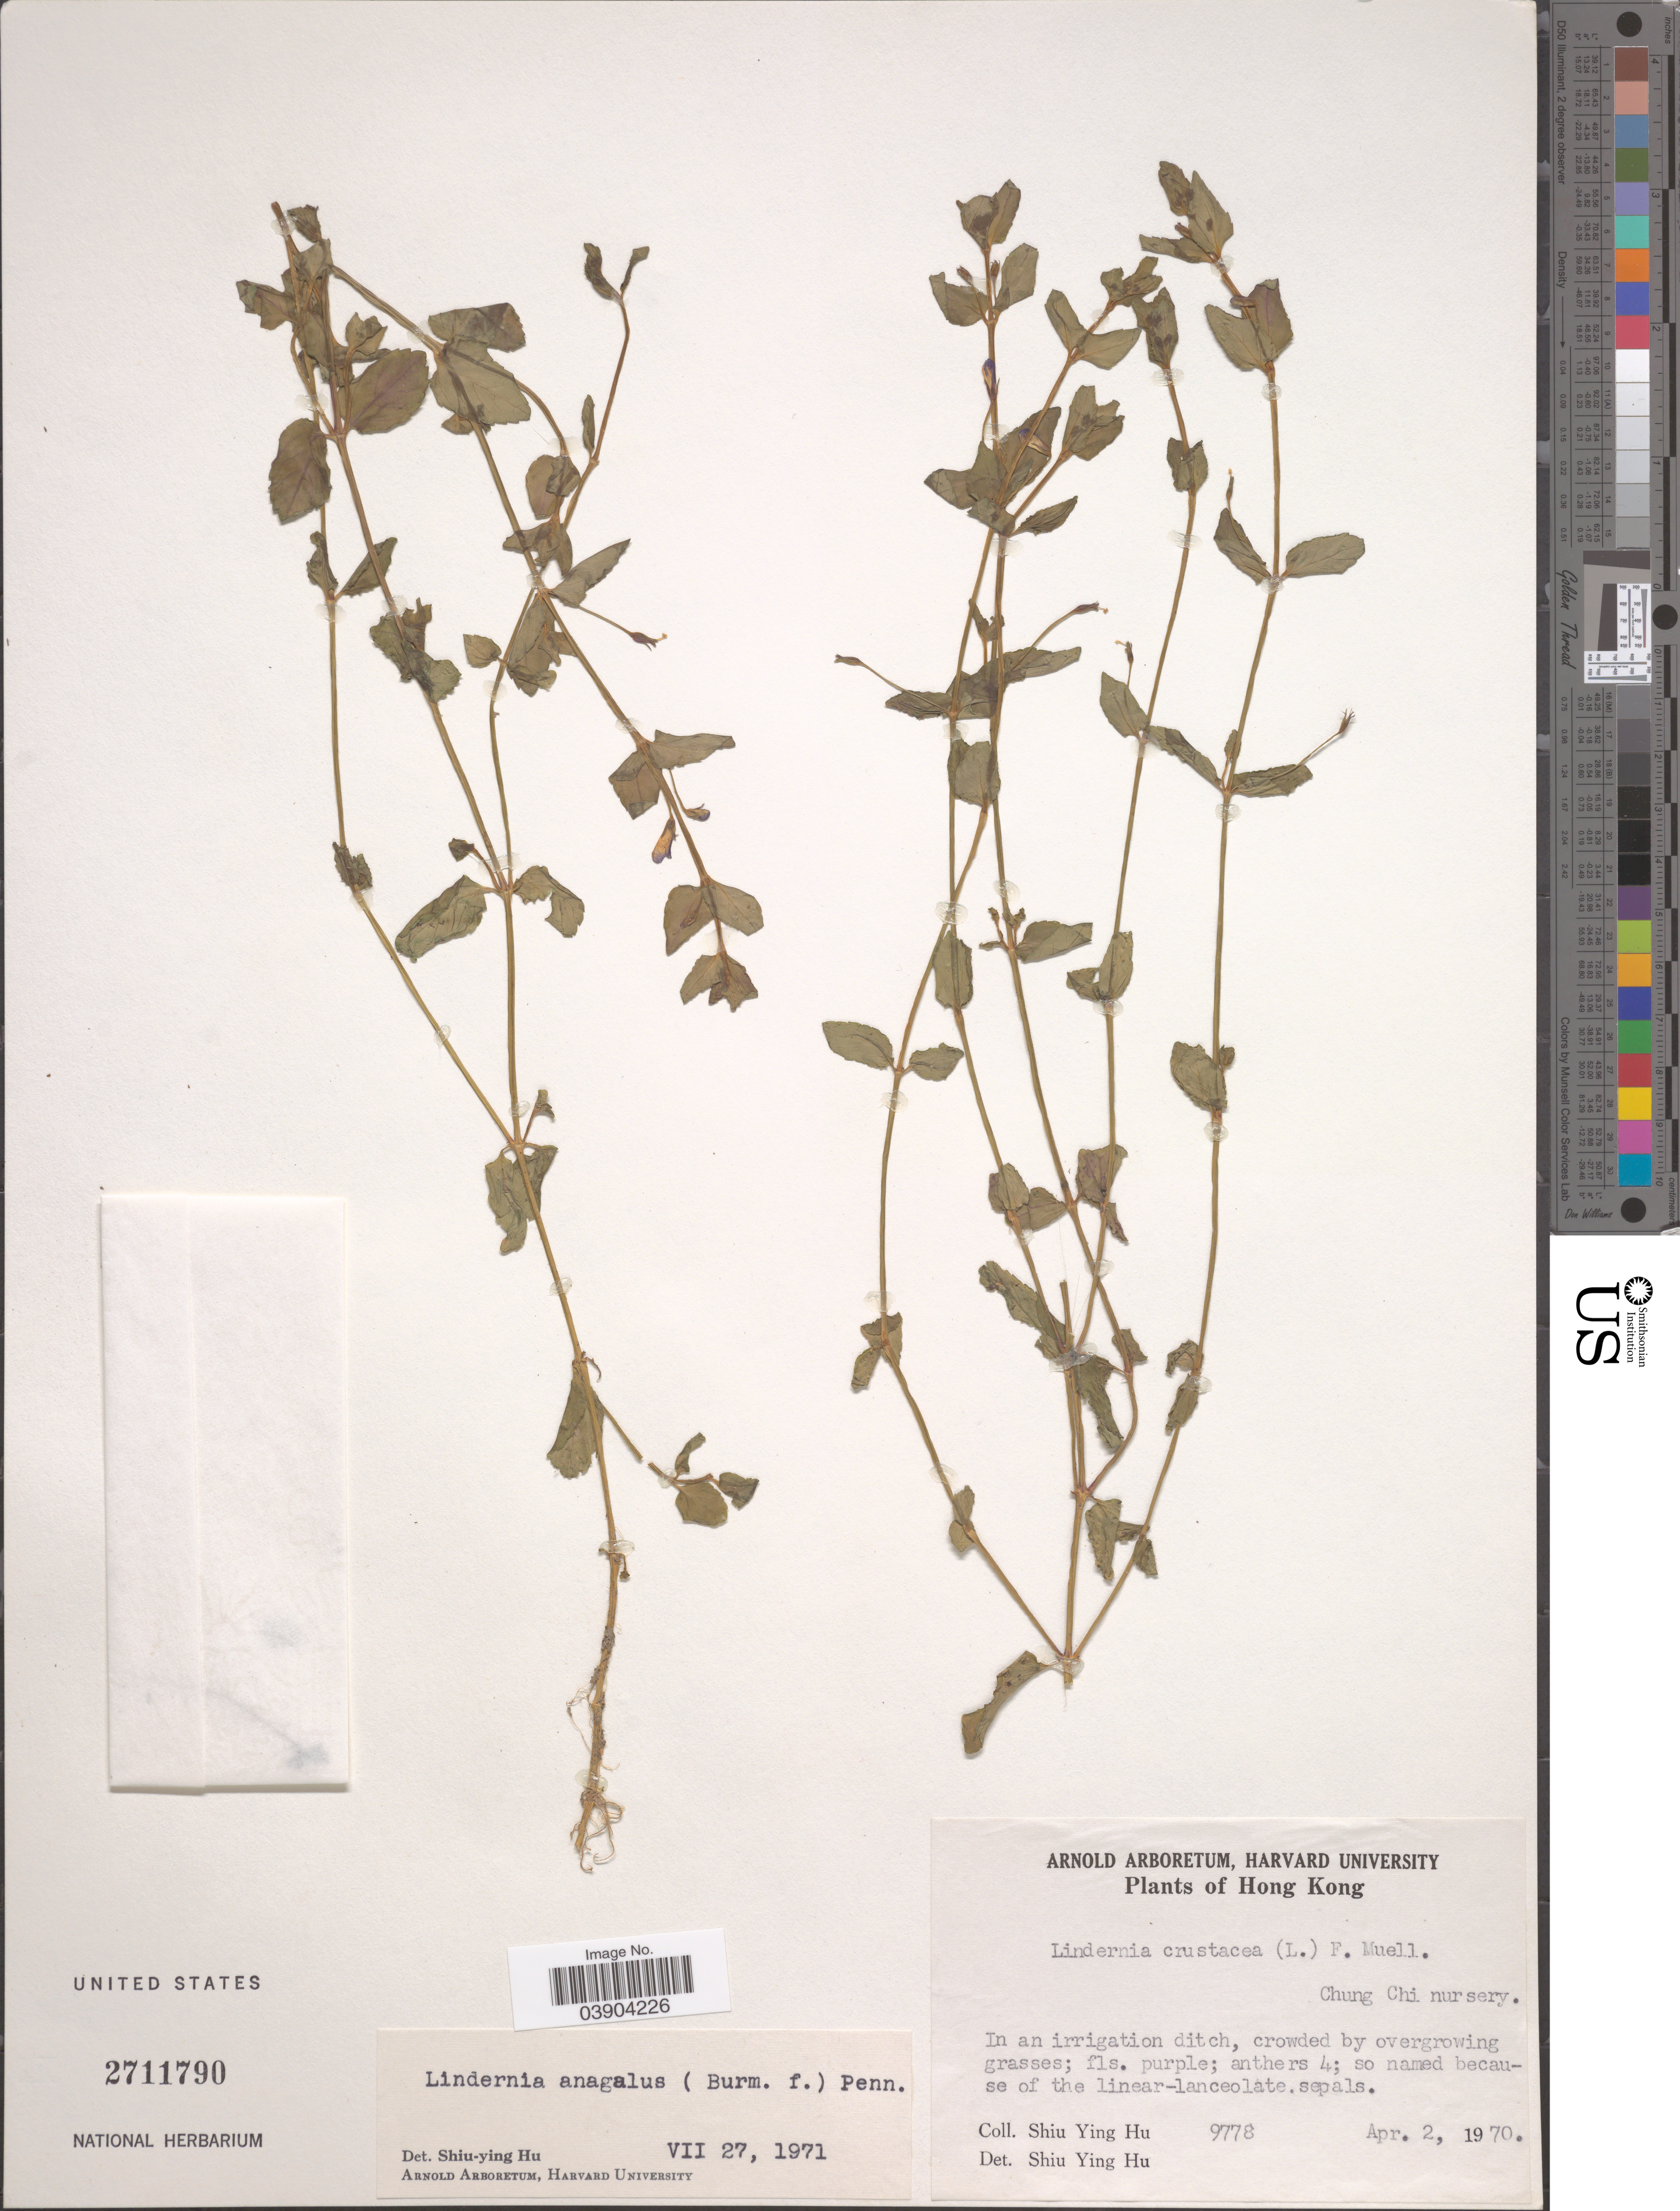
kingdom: Plantae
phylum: Tracheophyta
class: Magnoliopsida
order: Lamiales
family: Linderniaceae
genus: Lindernia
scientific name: Lindernia anagallis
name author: (Burm. f.) Pennell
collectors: S. Y. Hu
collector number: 9778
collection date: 1970-04-02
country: China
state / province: Hong Kong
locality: Chung Chi nursery.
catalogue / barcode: US 2711790